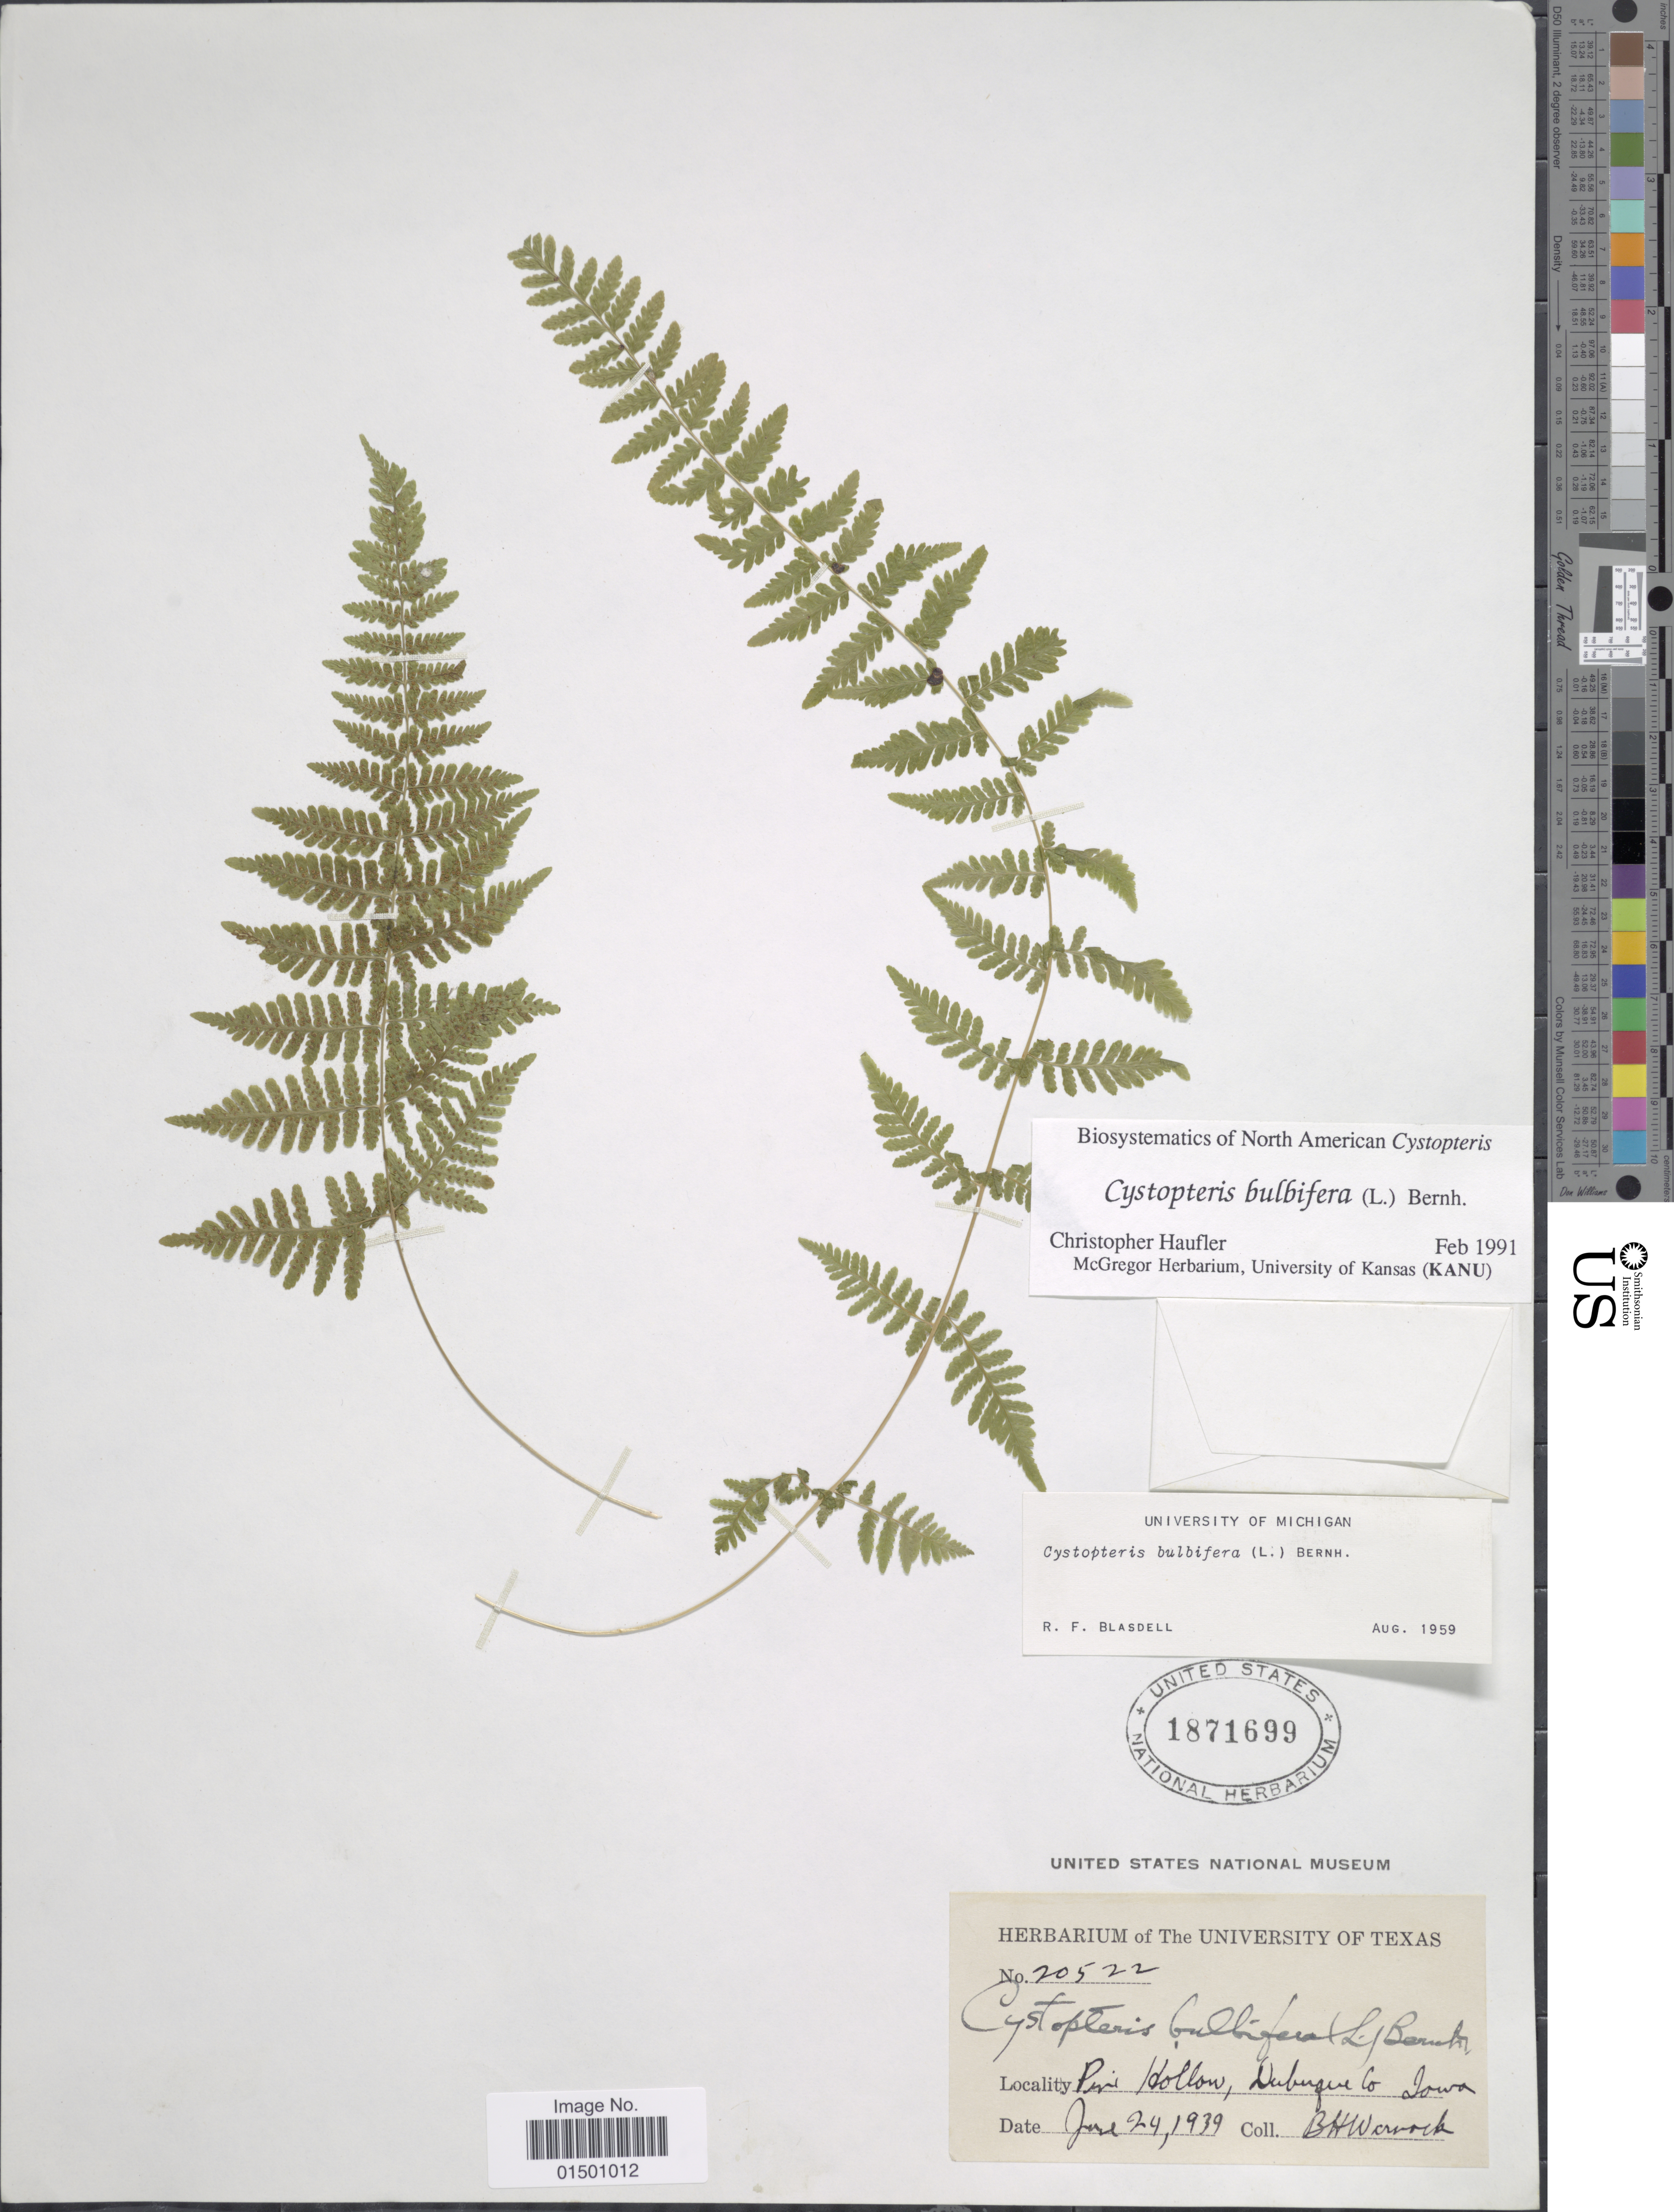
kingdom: Plantae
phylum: Tracheophyta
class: Polypodiopsida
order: Polypodiales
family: Cystopteridaceae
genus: Cystopteris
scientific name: Cystopteris bulbifera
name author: (L.) Bernh.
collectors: B. H. Warnock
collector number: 20522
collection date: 1939-06-24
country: United States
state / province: Iowa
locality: Pine Hollow, Dubuque Co.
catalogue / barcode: US 1871699